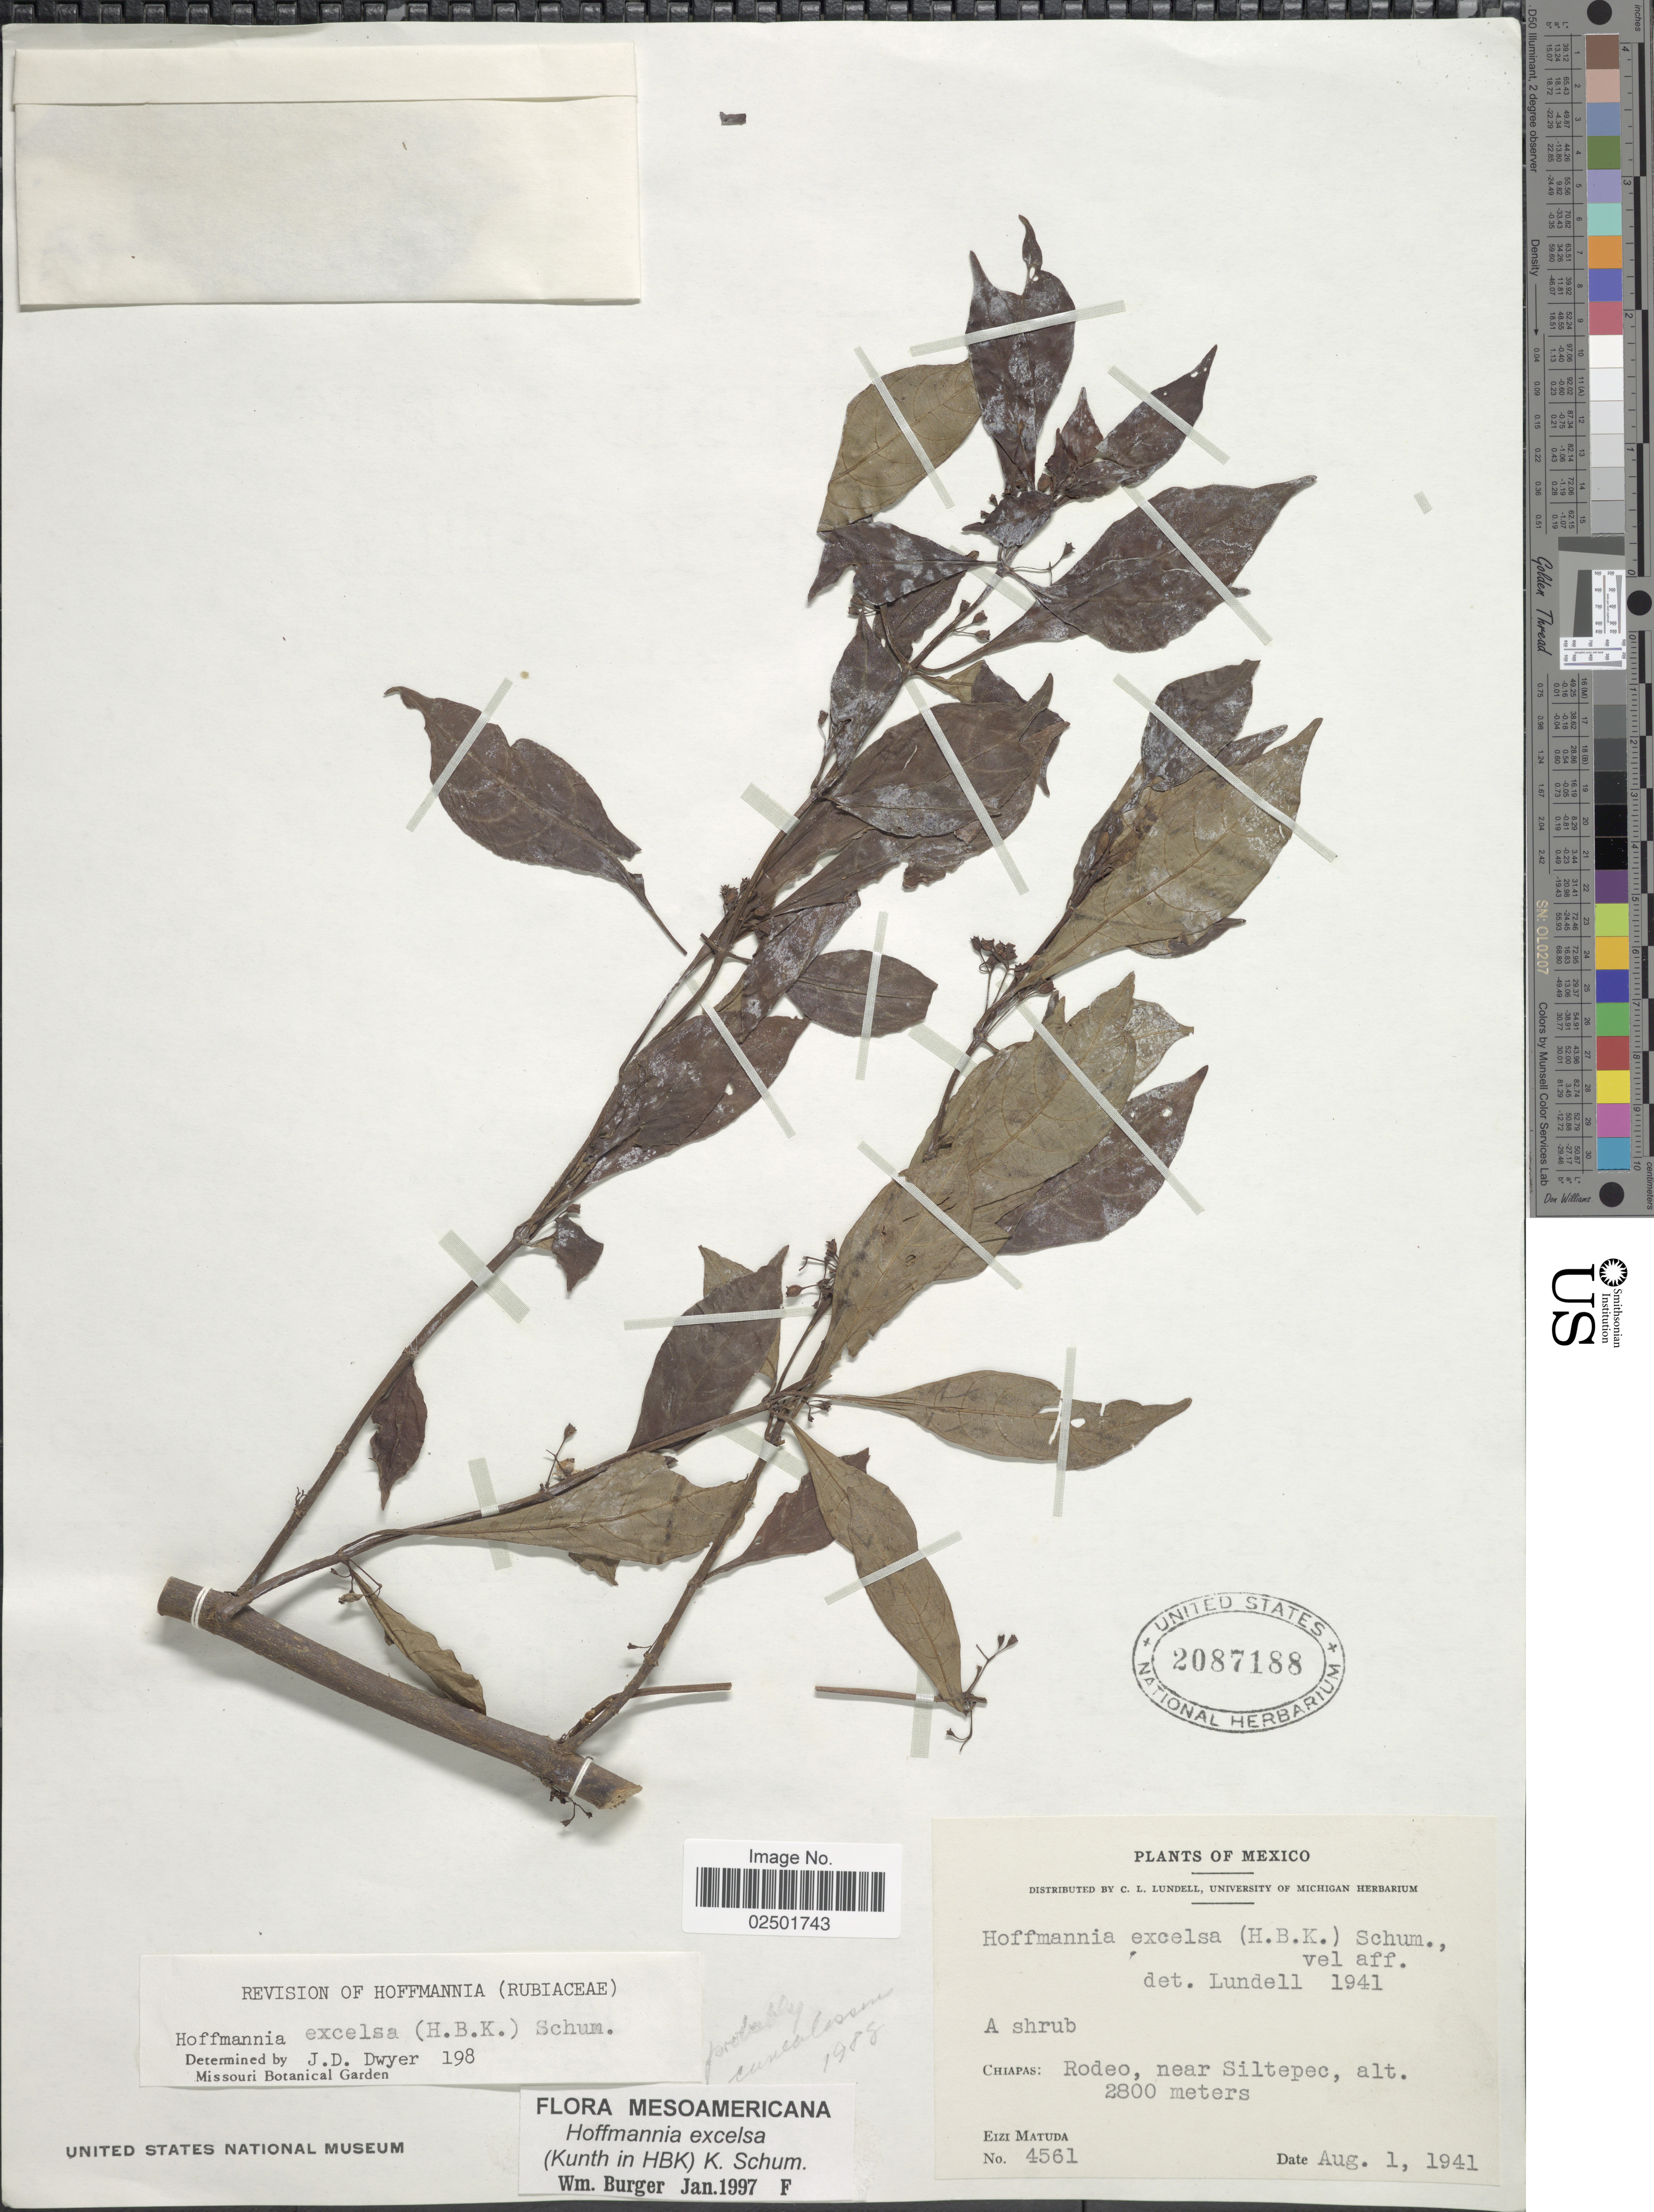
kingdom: Plantae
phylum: Tracheophyta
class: Magnoliopsida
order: Gentianales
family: Rubiaceae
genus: Hoffmannia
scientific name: Hoffmannia excelsa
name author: (Kunth) K. Schum.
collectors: E. Matuda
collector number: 4561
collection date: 1941-08-01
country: Mexico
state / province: Chiapas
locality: Rodeo, near Siltepec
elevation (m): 2800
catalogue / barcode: US 2087188